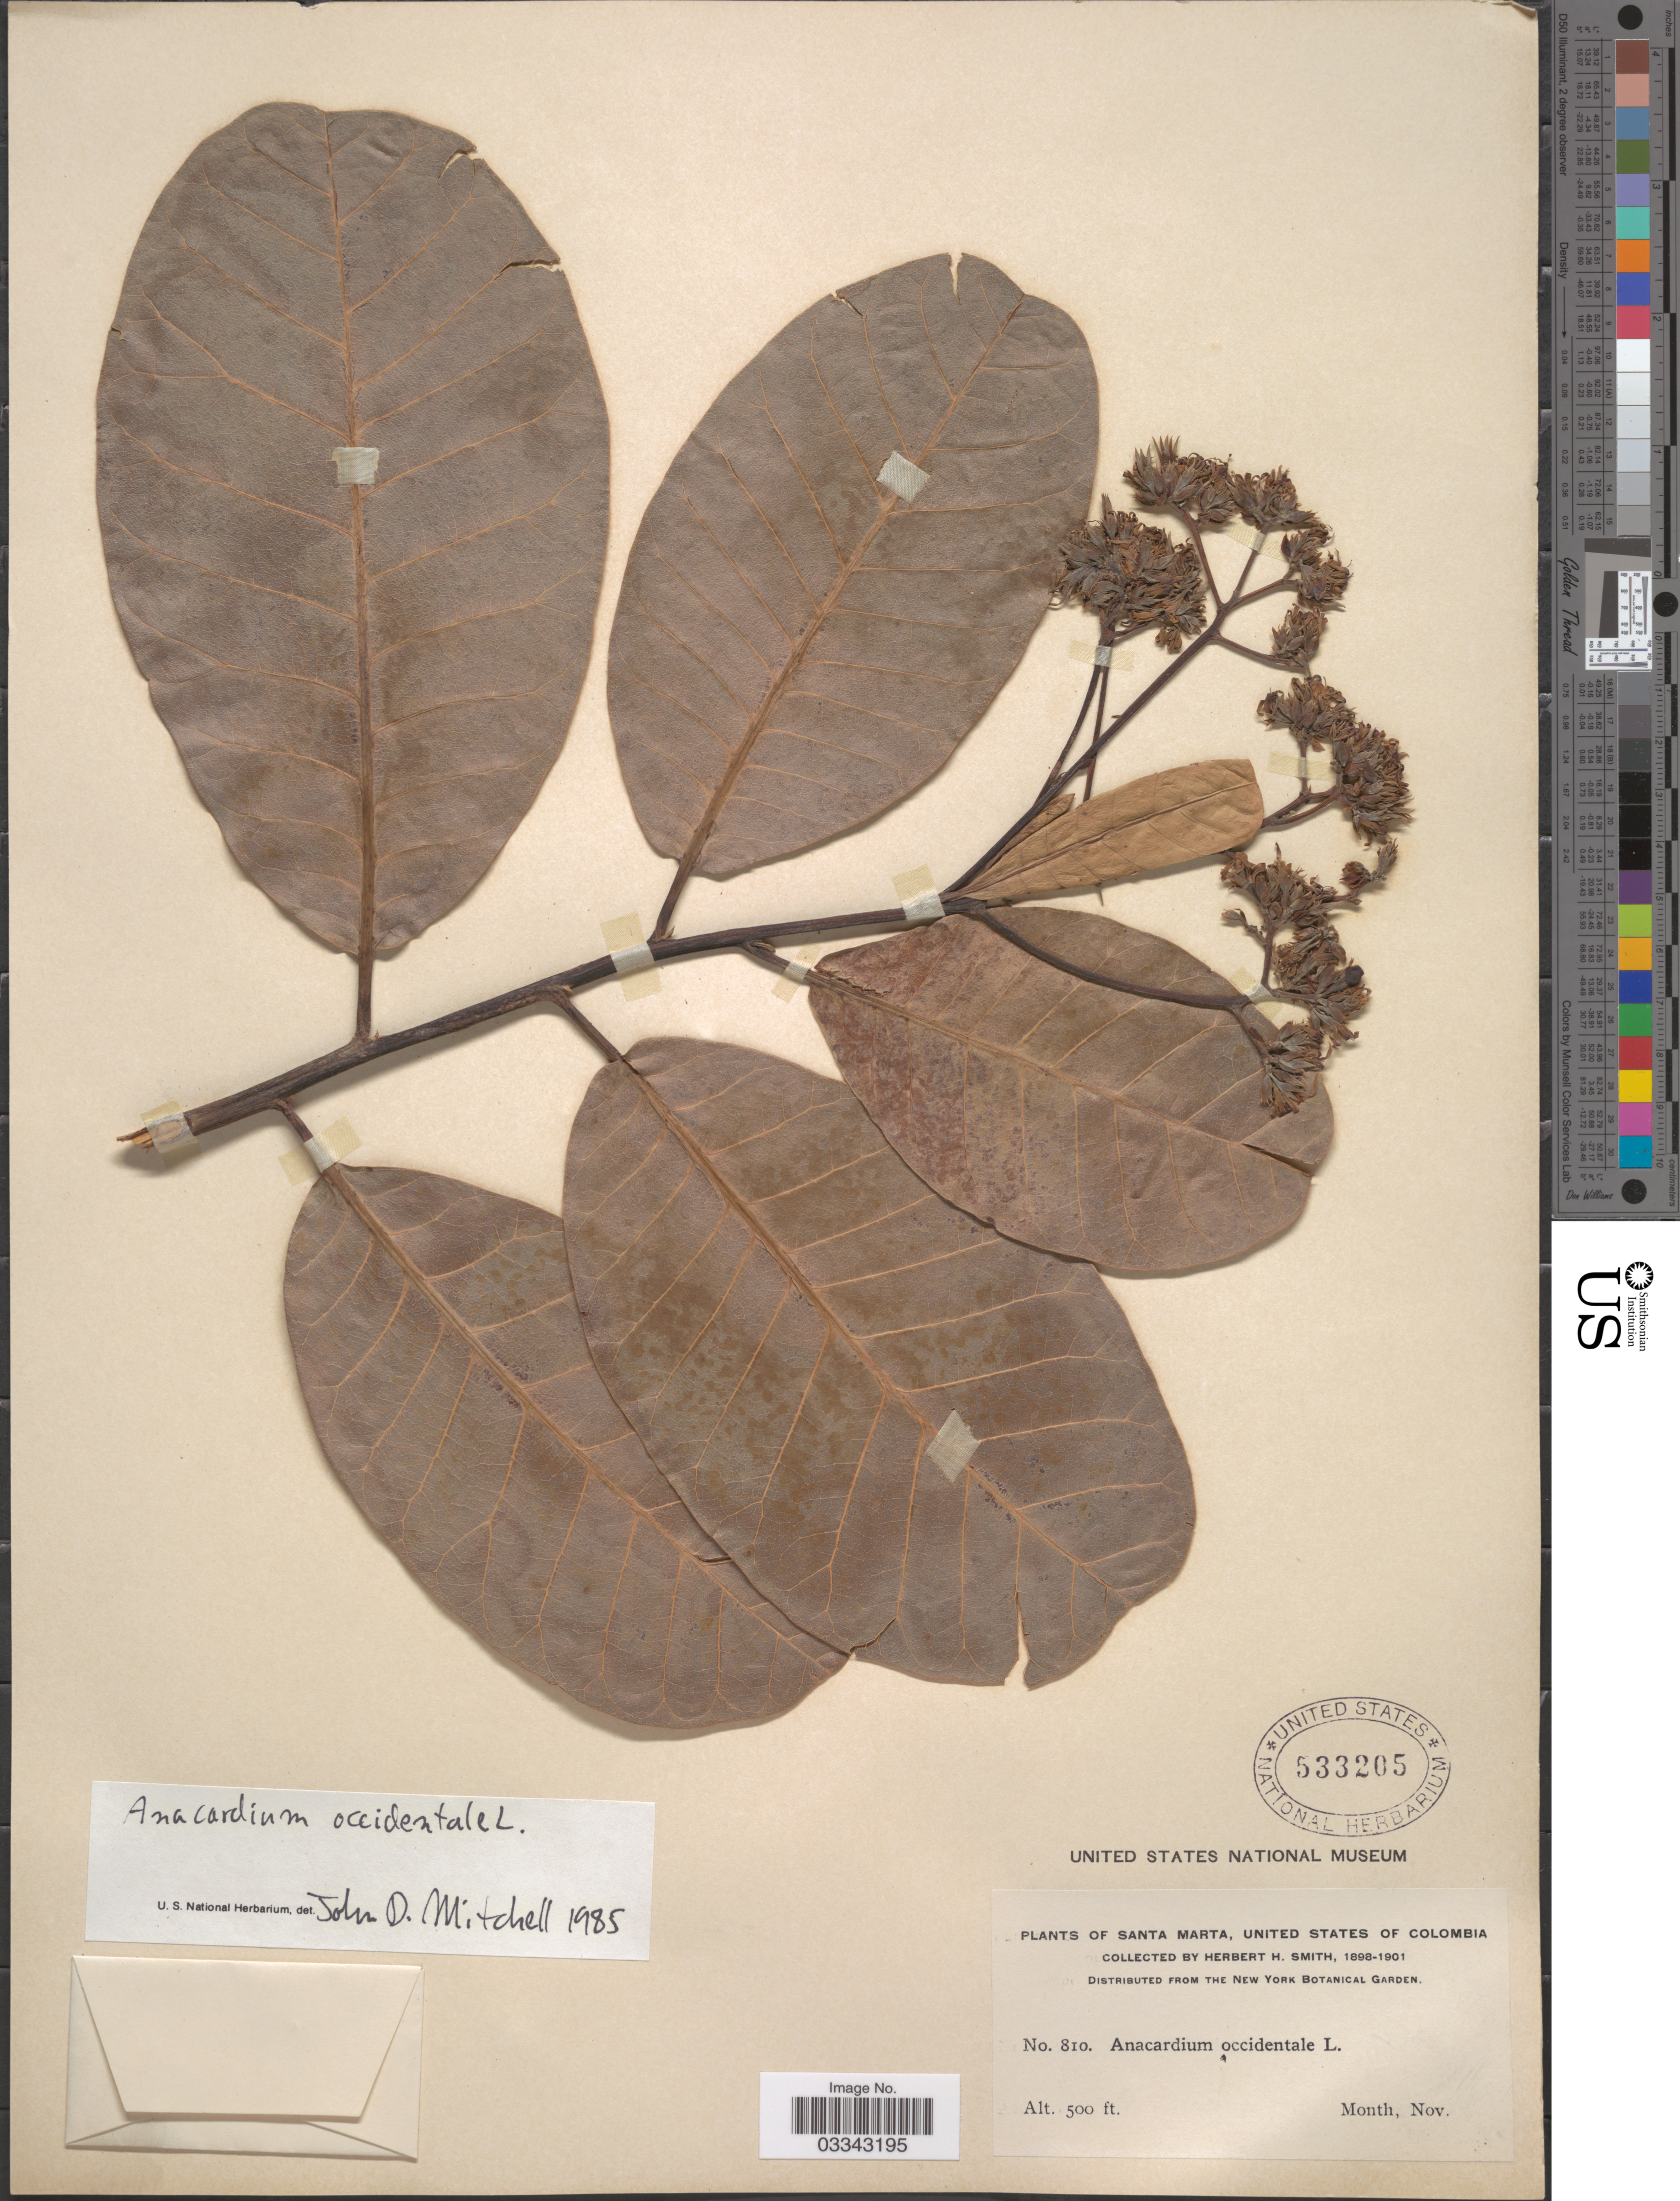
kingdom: Plantae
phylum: Tracheophyta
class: Magnoliopsida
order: Sapindales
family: Anacardiaceae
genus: Anacardium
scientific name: Anacardium occidentale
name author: L.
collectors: Herbert H. Smith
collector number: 810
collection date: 1898-11/1901-11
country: Colombia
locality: Santa Marta, United States of Colombia.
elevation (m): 152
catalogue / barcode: US 533205